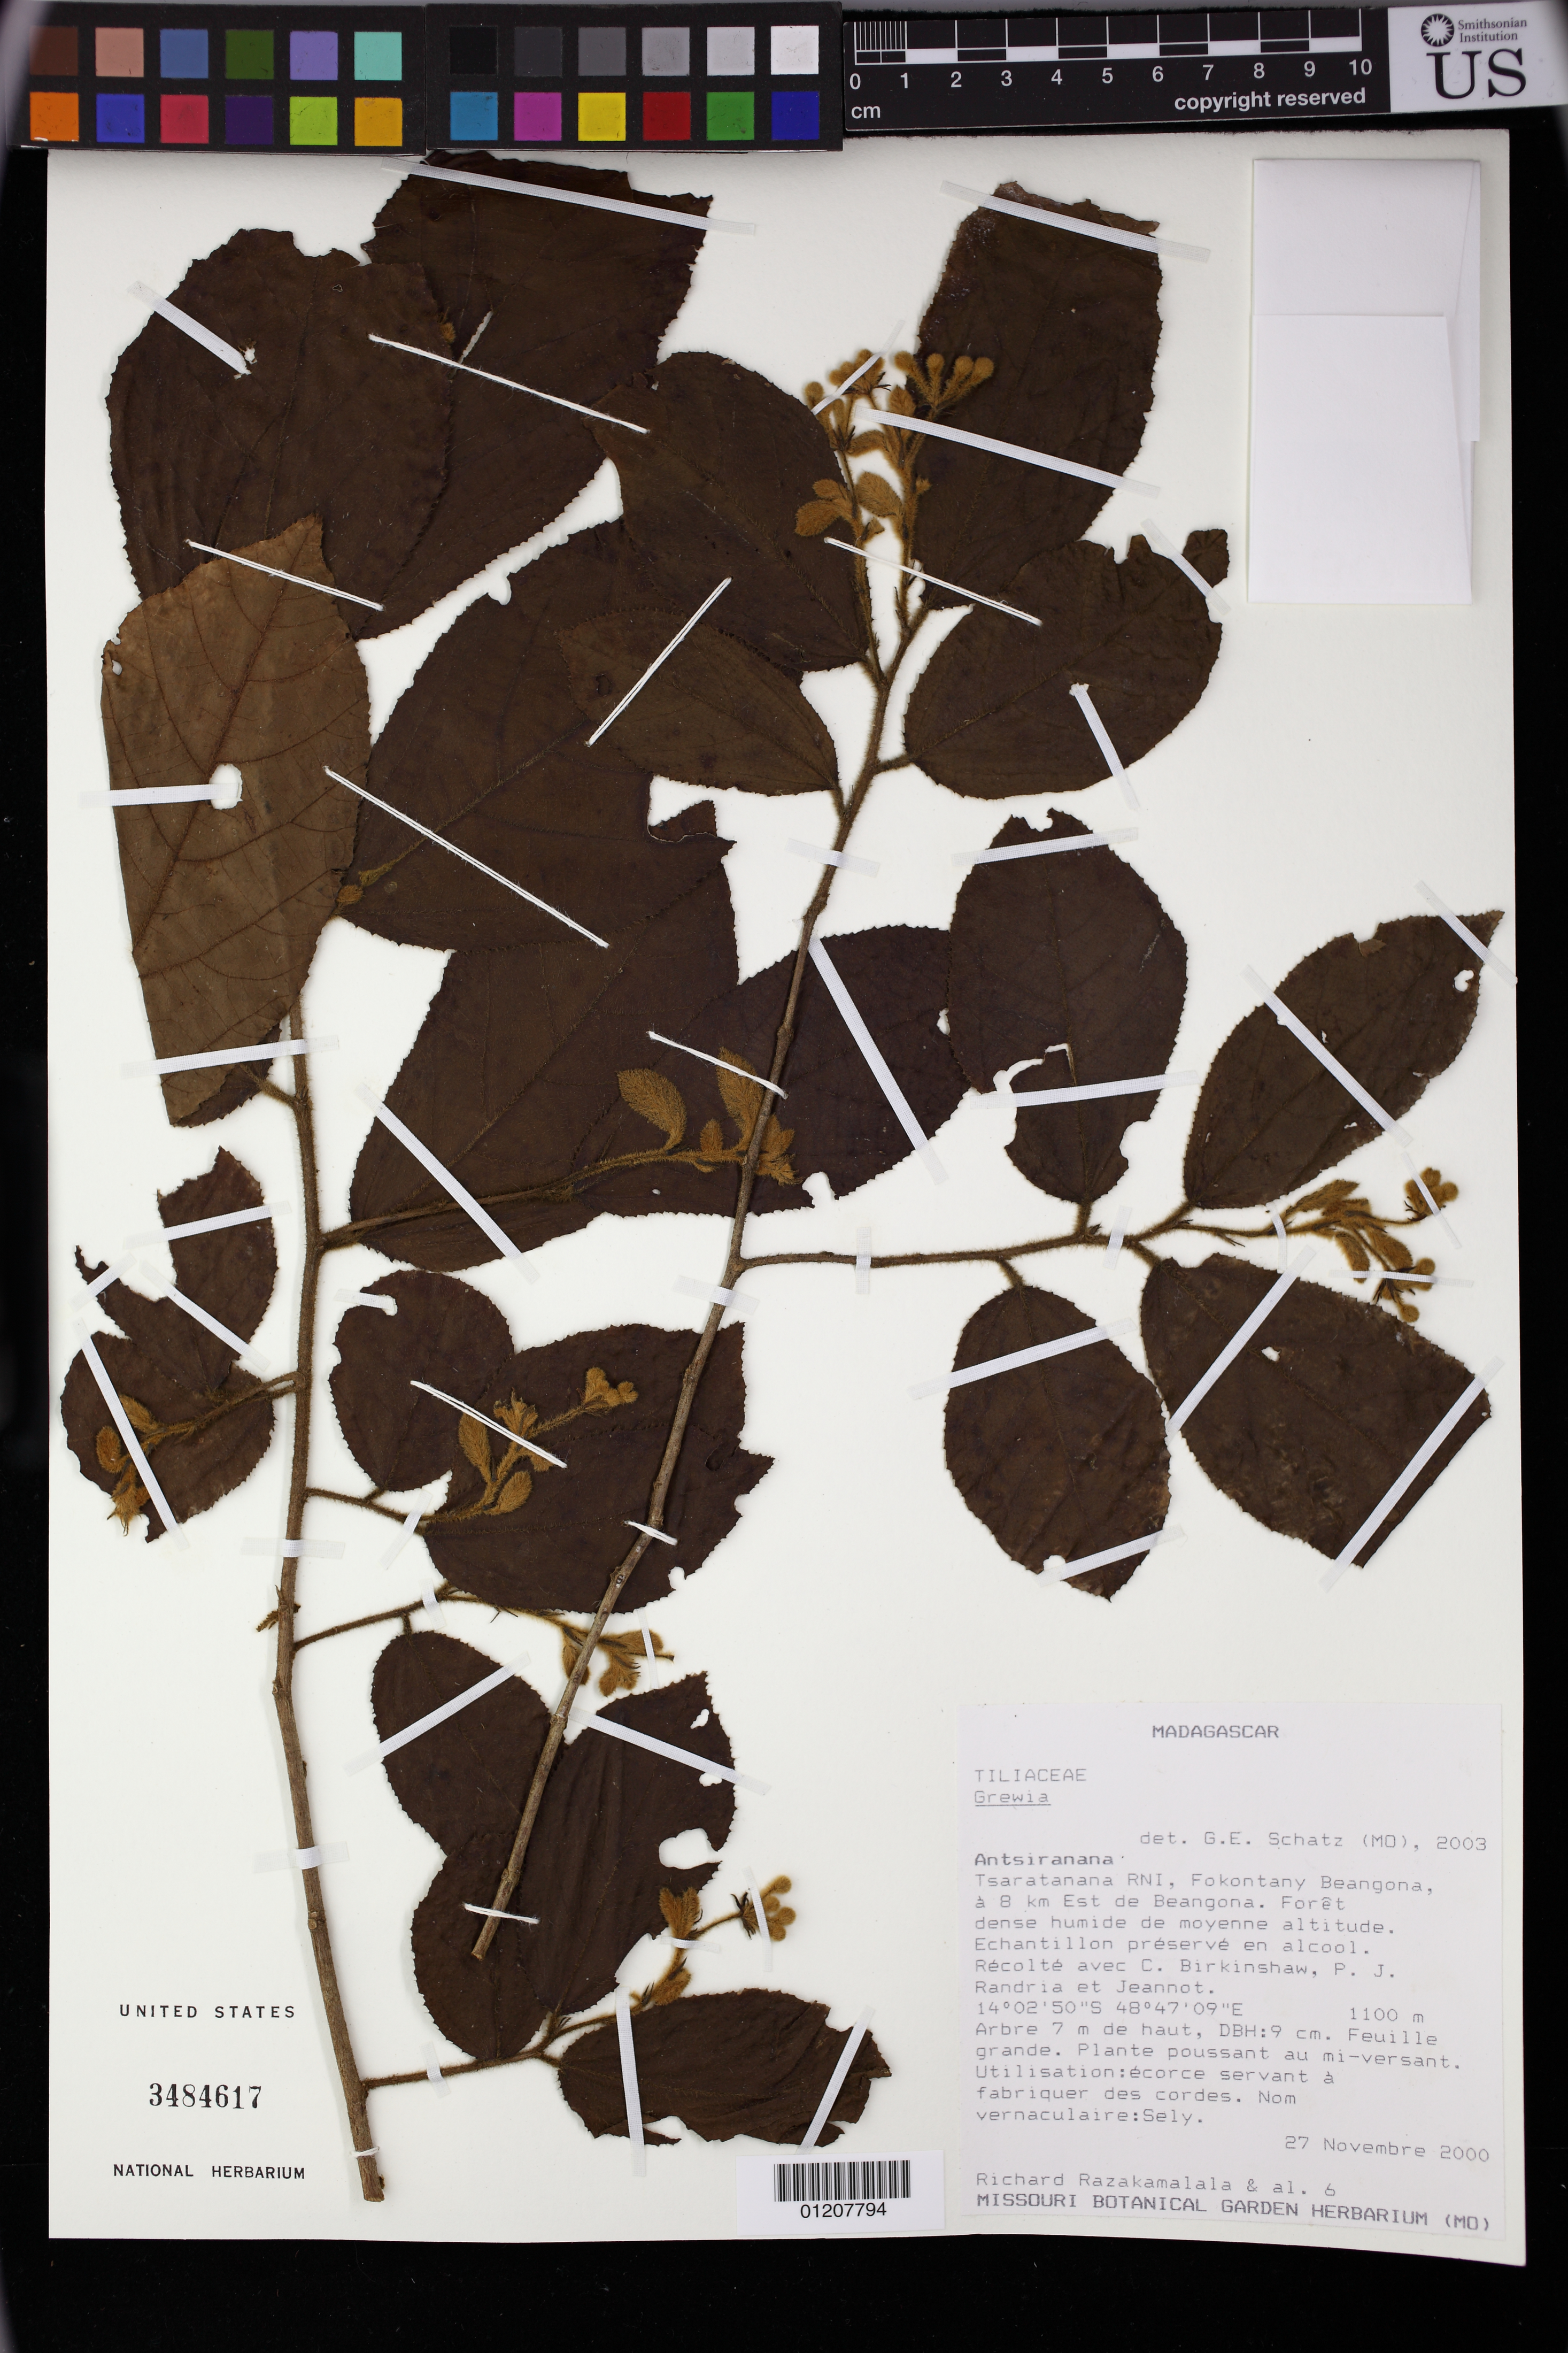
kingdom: Plantae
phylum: Tracheophyta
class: Magnoliopsida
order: Malvales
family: Malvaceae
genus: Grewia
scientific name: Grewia hispidissima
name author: Wahlert et al.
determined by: Jourdain-Fievet, L.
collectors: R. Razakamalala, C. R. Birkinshaw, P. J. Randria & Jeannot, --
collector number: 6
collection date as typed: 27 Nov 2000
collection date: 2000-11-27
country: Madagascar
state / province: Diana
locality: Antsiranana. Tsaratanana RNI, Fokontany Beangona, 8 km Est de Beangona. Forêt dense humide de moyenne altitude.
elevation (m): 1100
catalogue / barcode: US 3484617